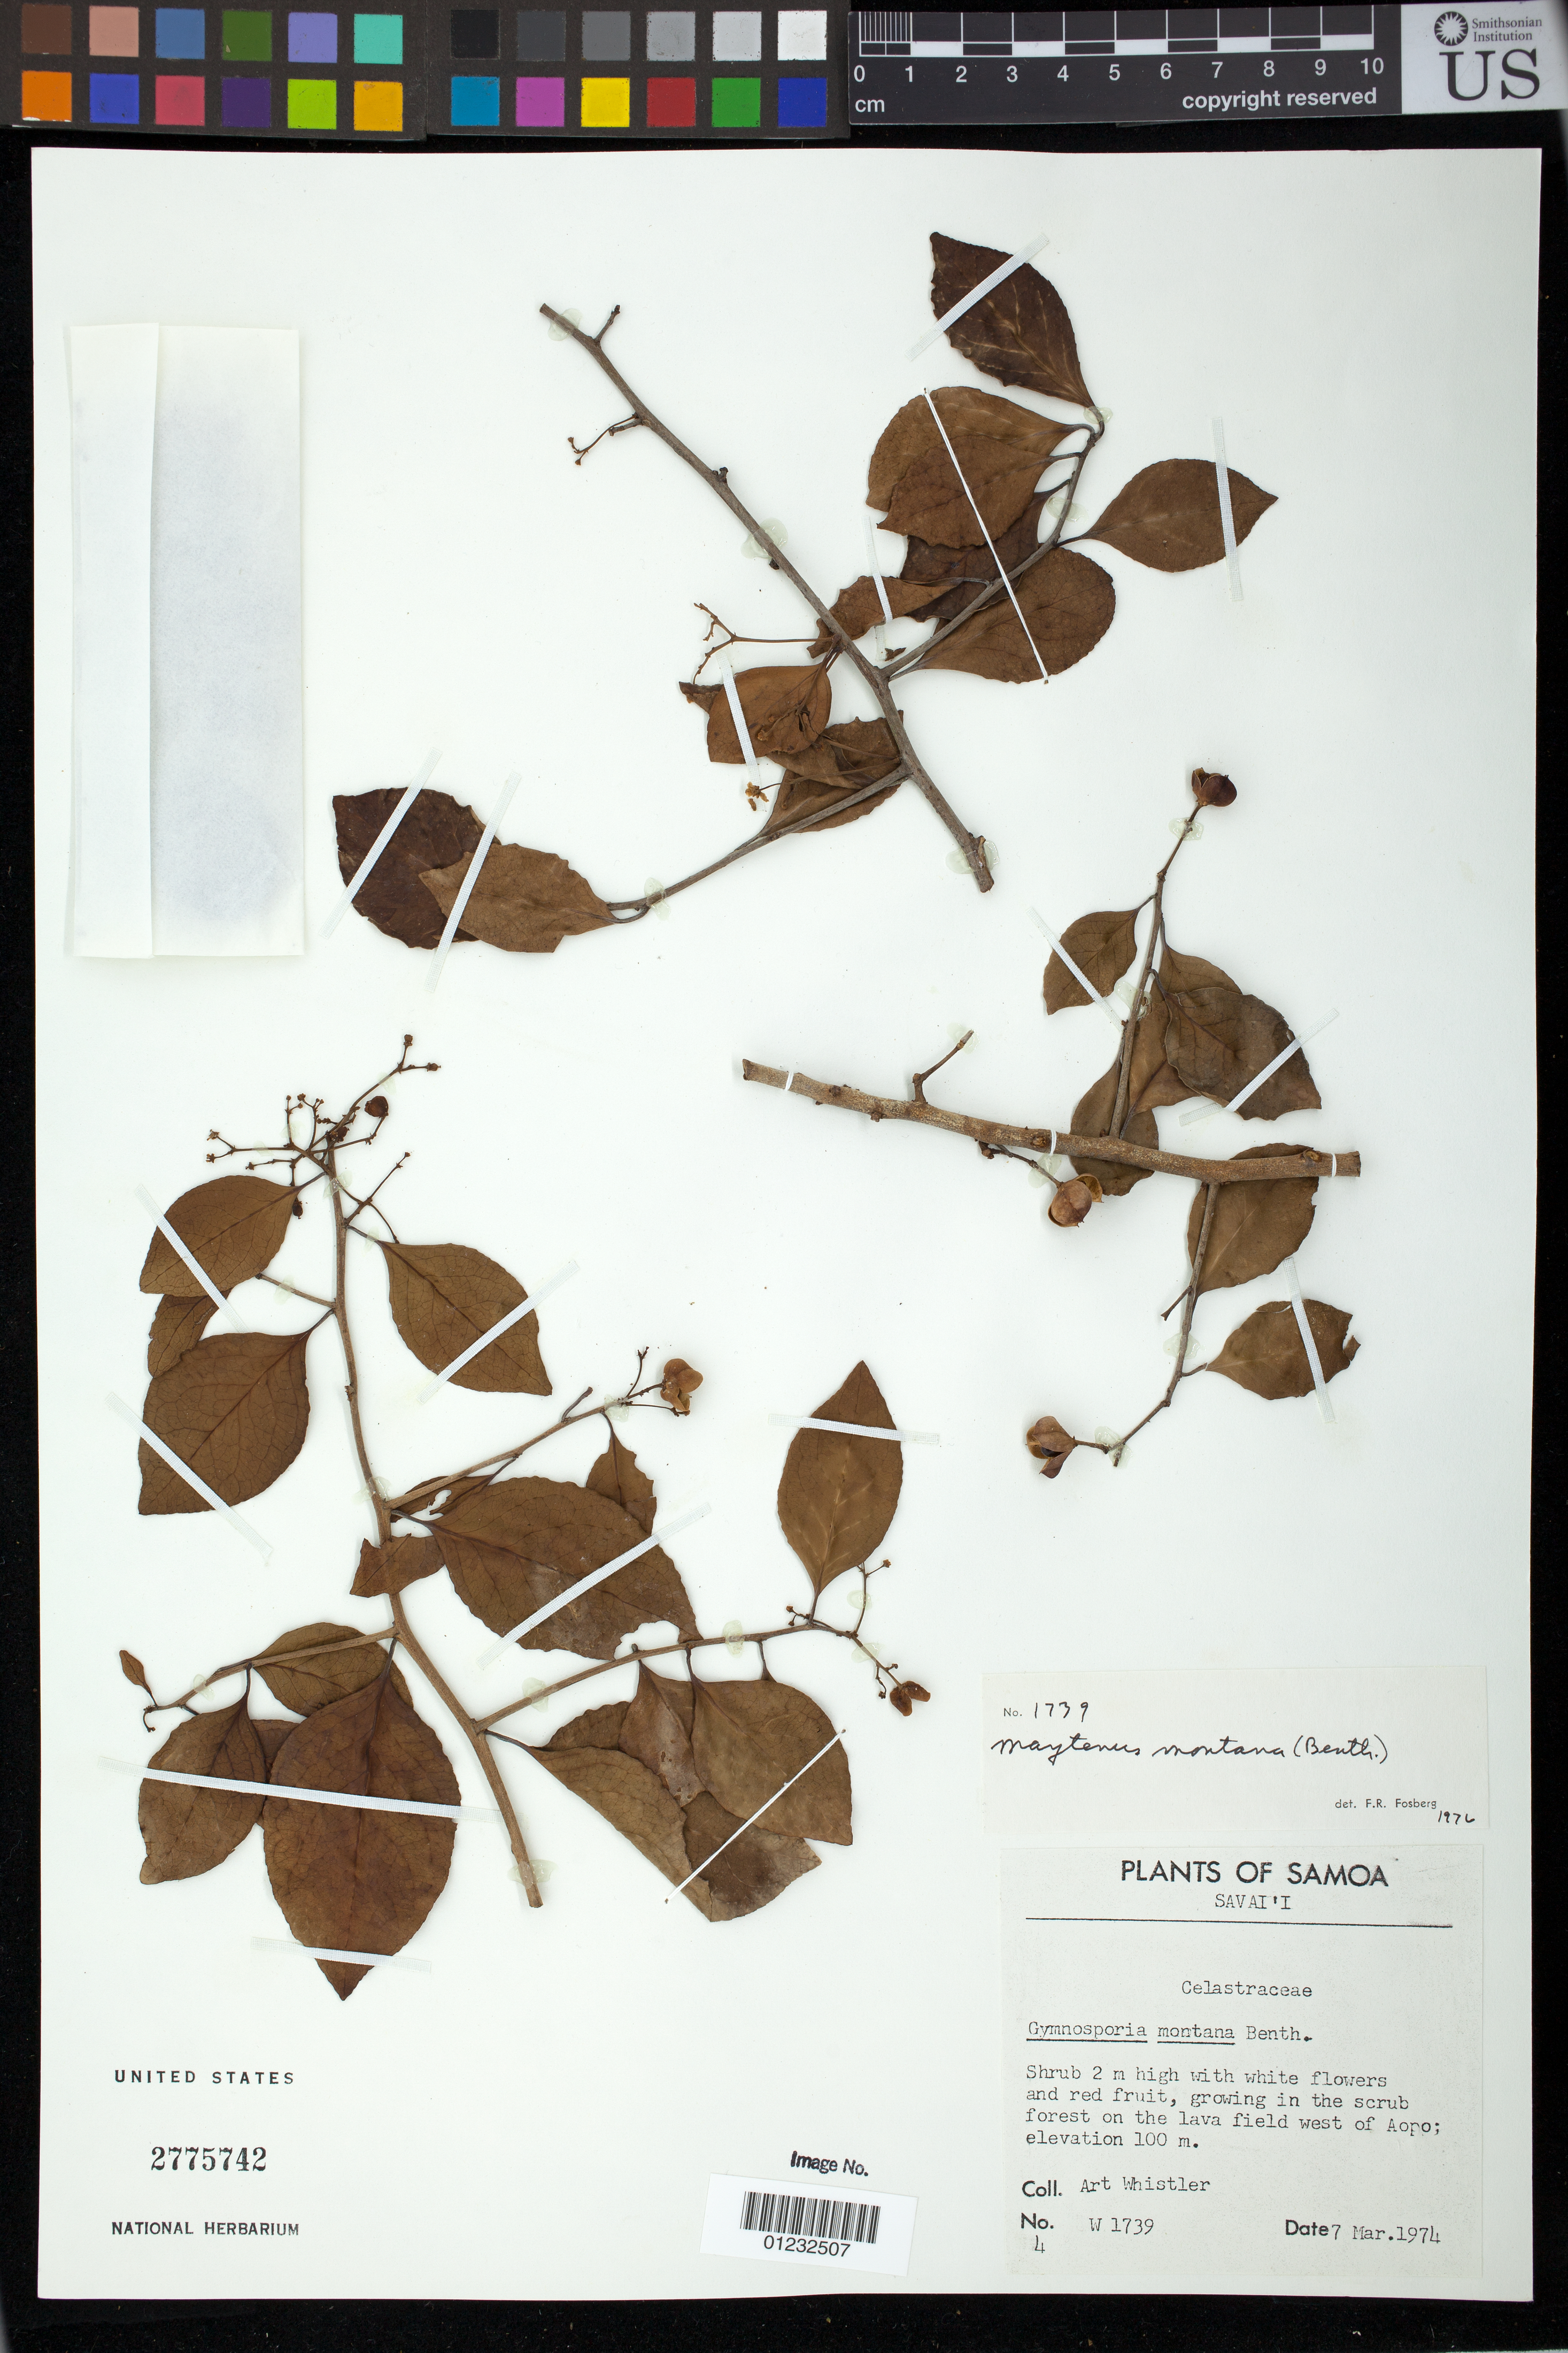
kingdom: Plantae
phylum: Tracheophyta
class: Magnoliopsida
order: Celastrales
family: Celastraceae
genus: Gymnosporia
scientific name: Gymnosporia vitiensis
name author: Seem.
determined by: Wagner, W. L., (BOT), Smithsonian Institution - National Museum of Natural History (UNITED STATES)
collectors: A. Whistler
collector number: W1739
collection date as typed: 07 Mar 1974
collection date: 1974-03-07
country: Samoa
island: Savai'i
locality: West of Aopo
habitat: Scrub forest, on the lava field.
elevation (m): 100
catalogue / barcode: US 2775742